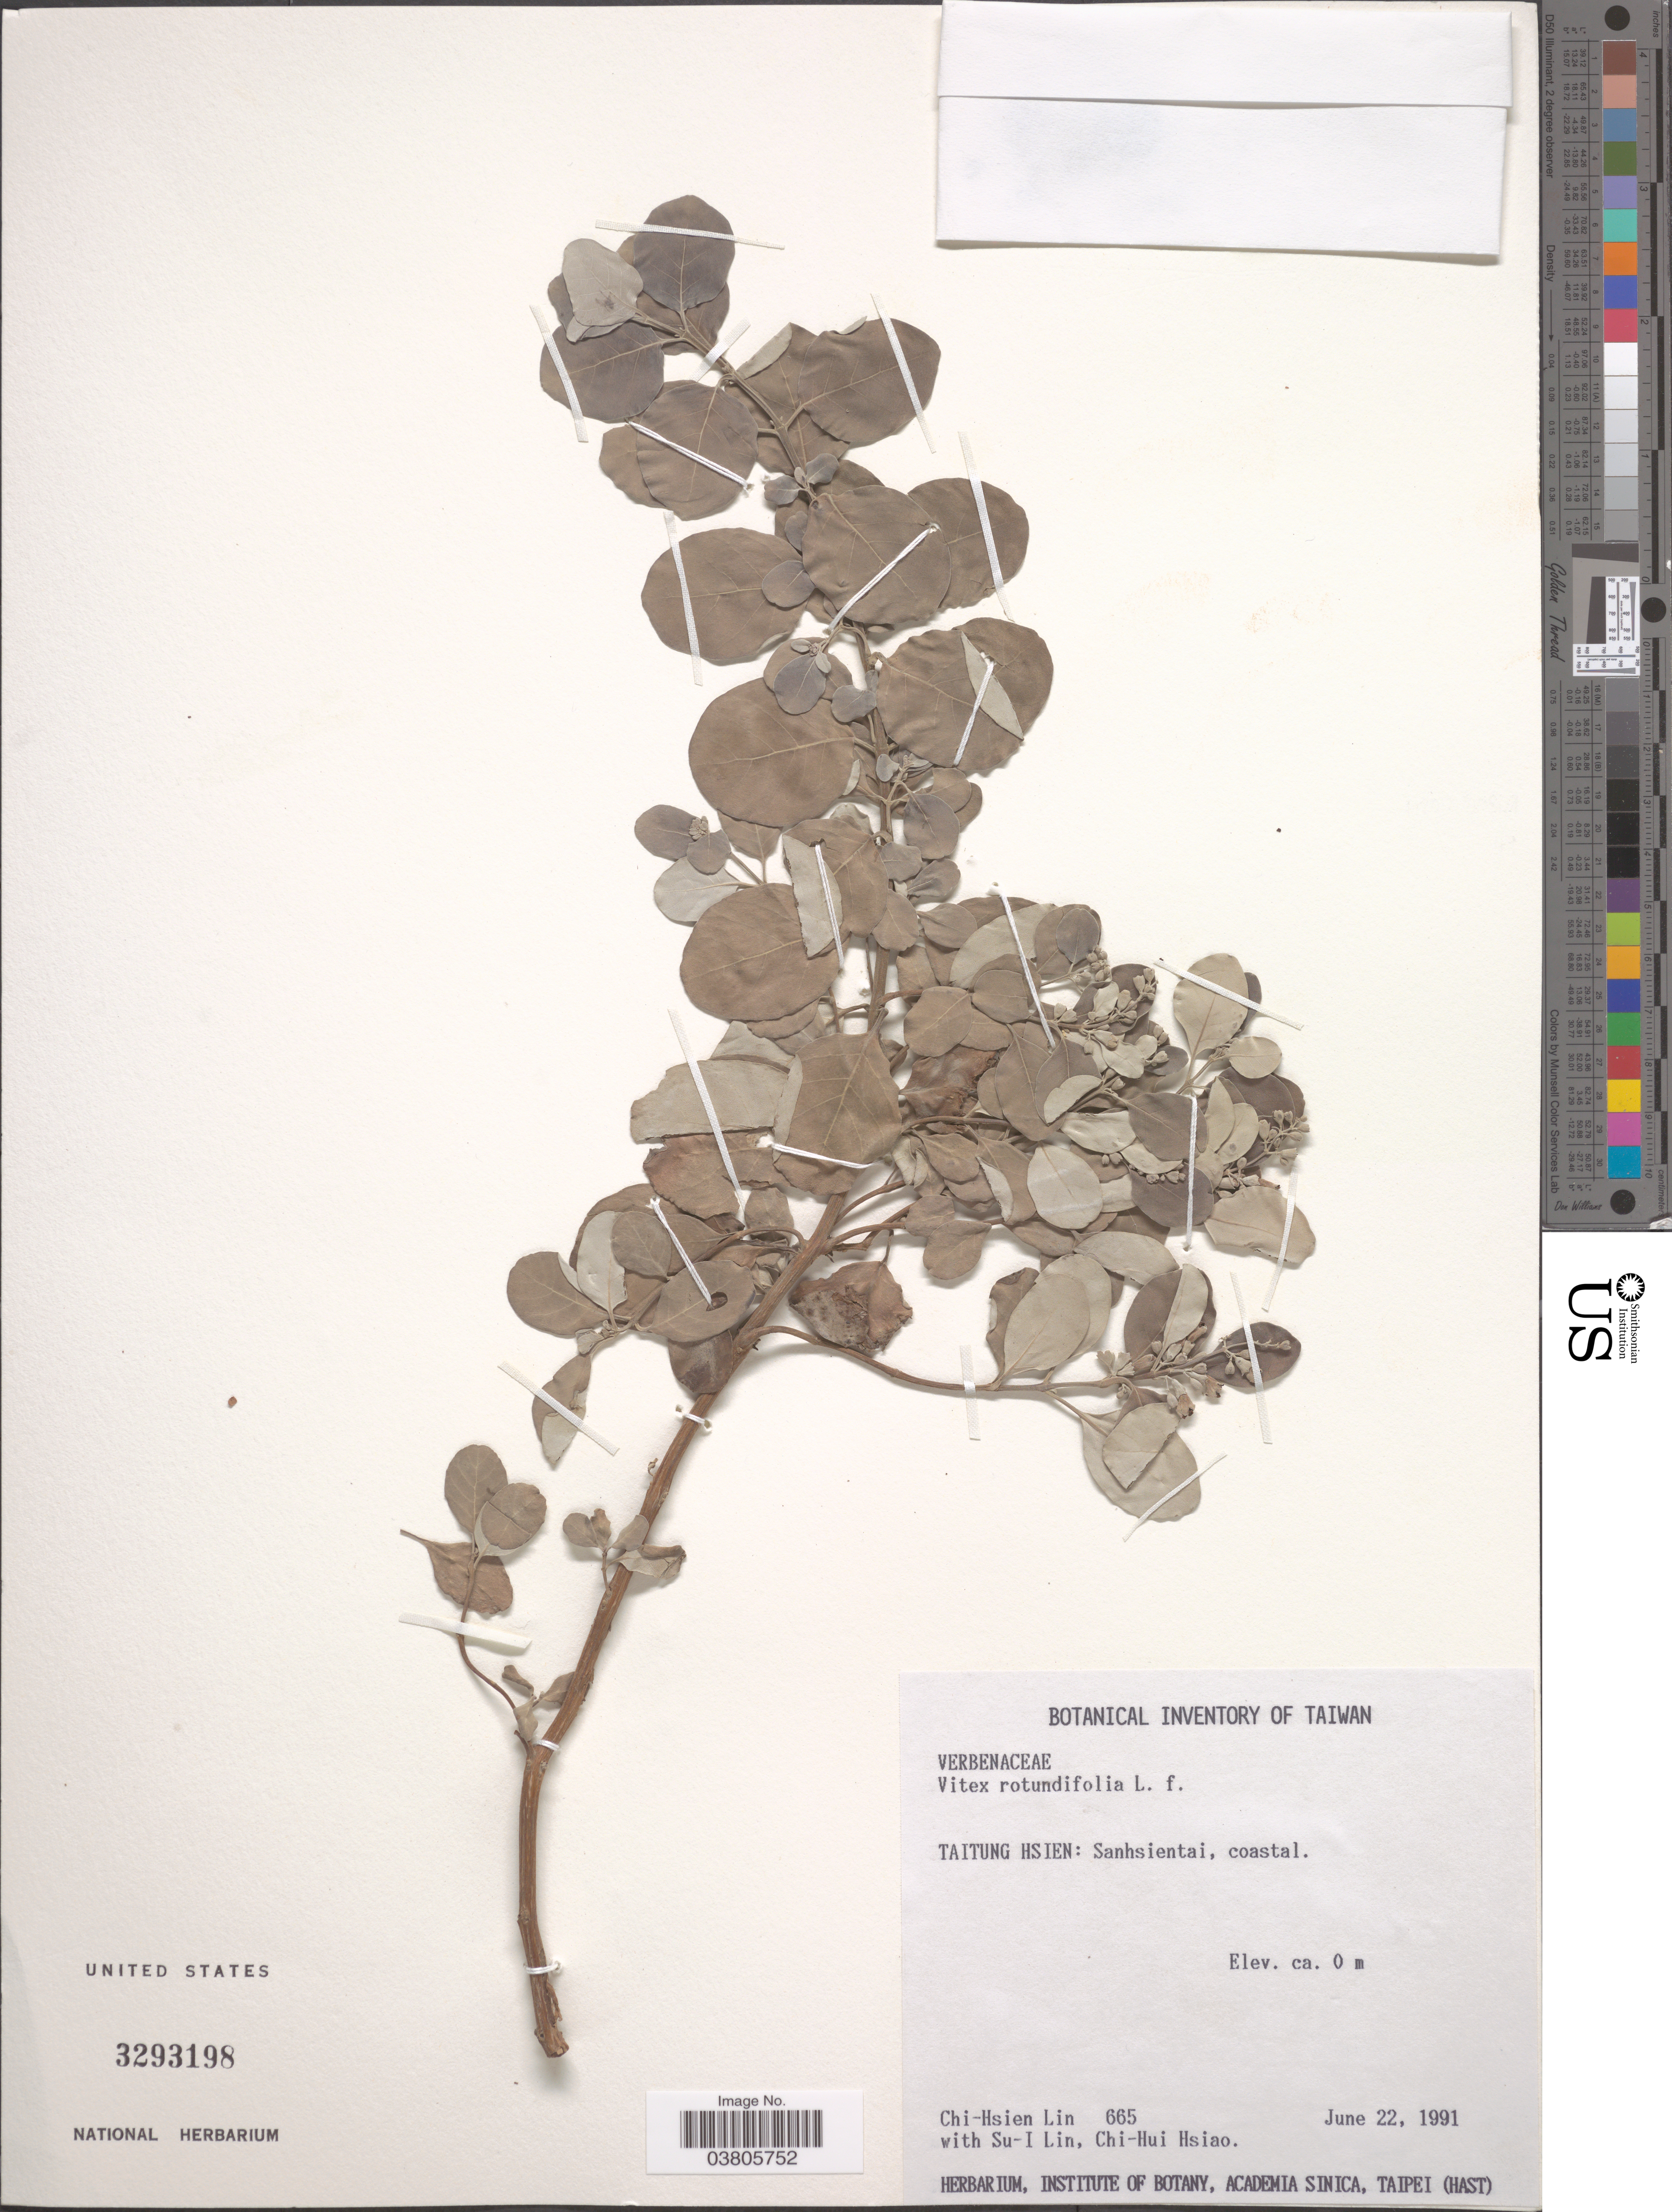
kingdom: Plantae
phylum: Tracheophyta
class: Magnoliopsida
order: Lamiales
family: Lamiaceae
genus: Vitex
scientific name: Vitex rotundifolia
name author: L. f.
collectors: C. Lin, S. Lin & C. Hsiao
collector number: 665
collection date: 1991-06-22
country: Taiwan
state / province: Taitung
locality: Taitung Hsien: Sanhsientai, coastal.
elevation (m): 0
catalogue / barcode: US 3293198